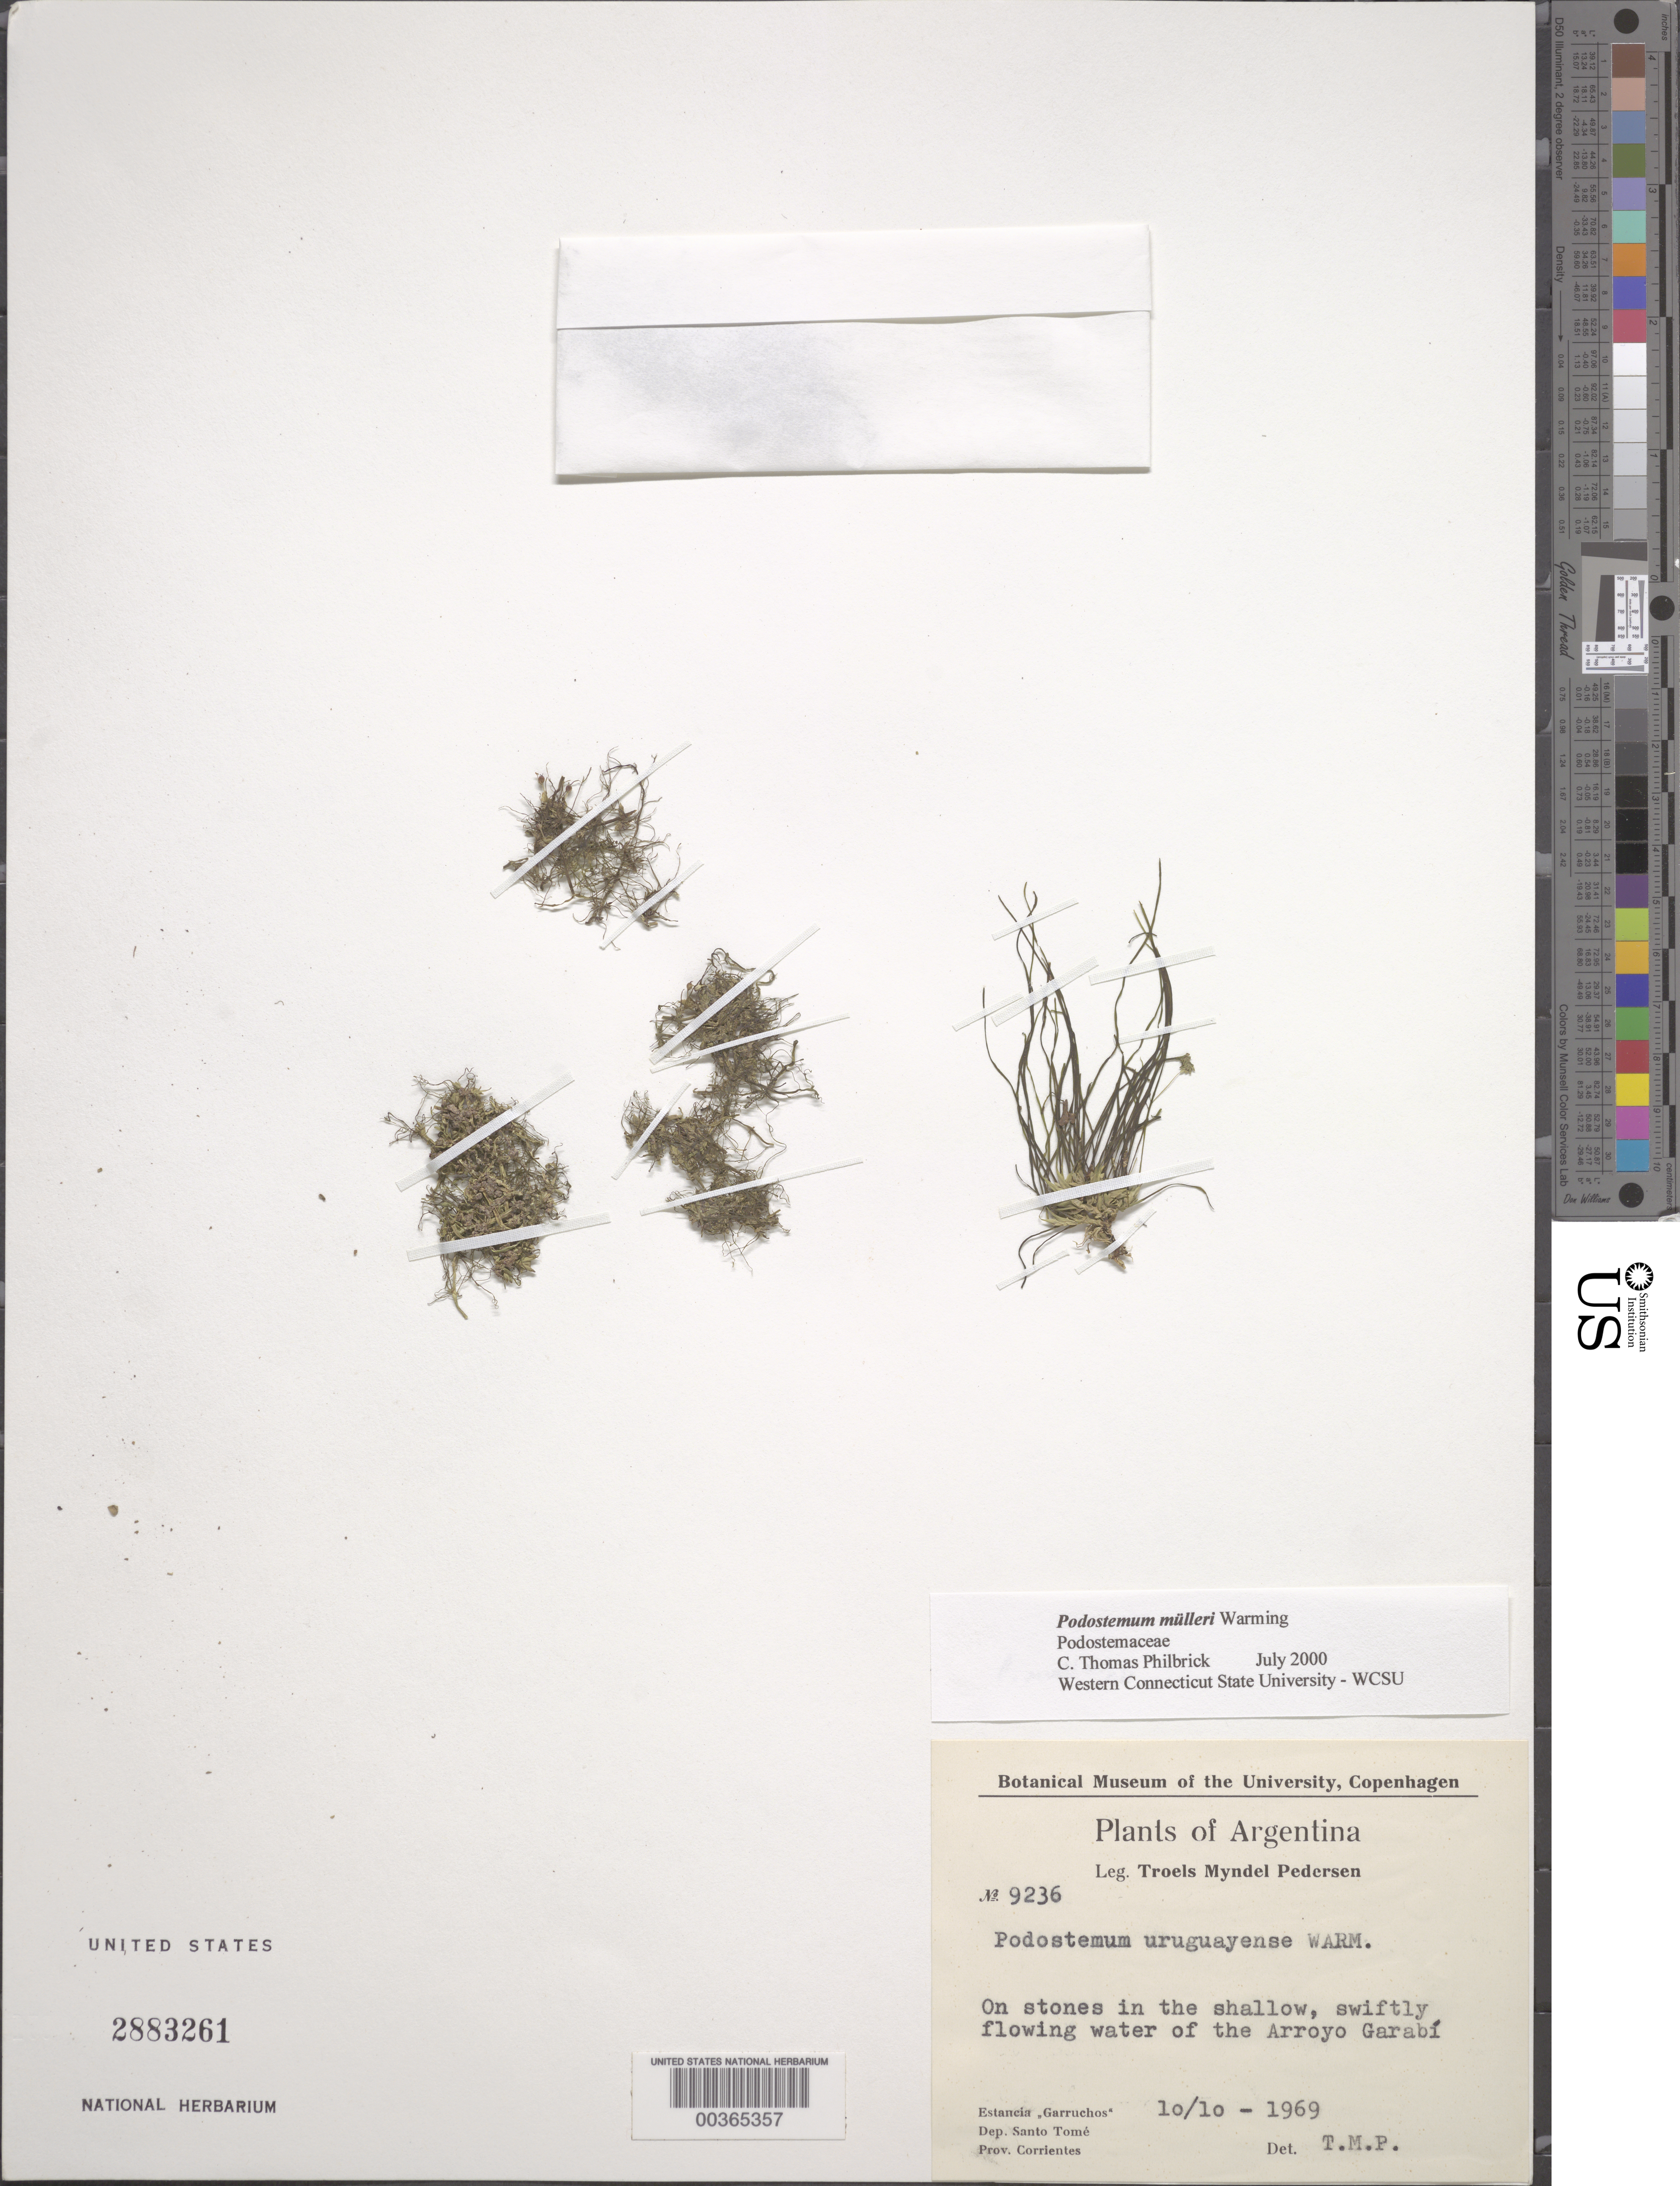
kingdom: Plantae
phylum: Tracheophyta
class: Magnoliopsida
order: Malpighiales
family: Podostemaceae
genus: Podostemum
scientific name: Podostemum uruguayense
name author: Warm.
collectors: T. M. Pedersen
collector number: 9236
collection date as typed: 10 Oct 1969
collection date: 1969-10-10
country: Argentina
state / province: Corrientes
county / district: Santo Tomé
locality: Santo Tome Dept., Arroyo Garabi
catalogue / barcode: US 2883261